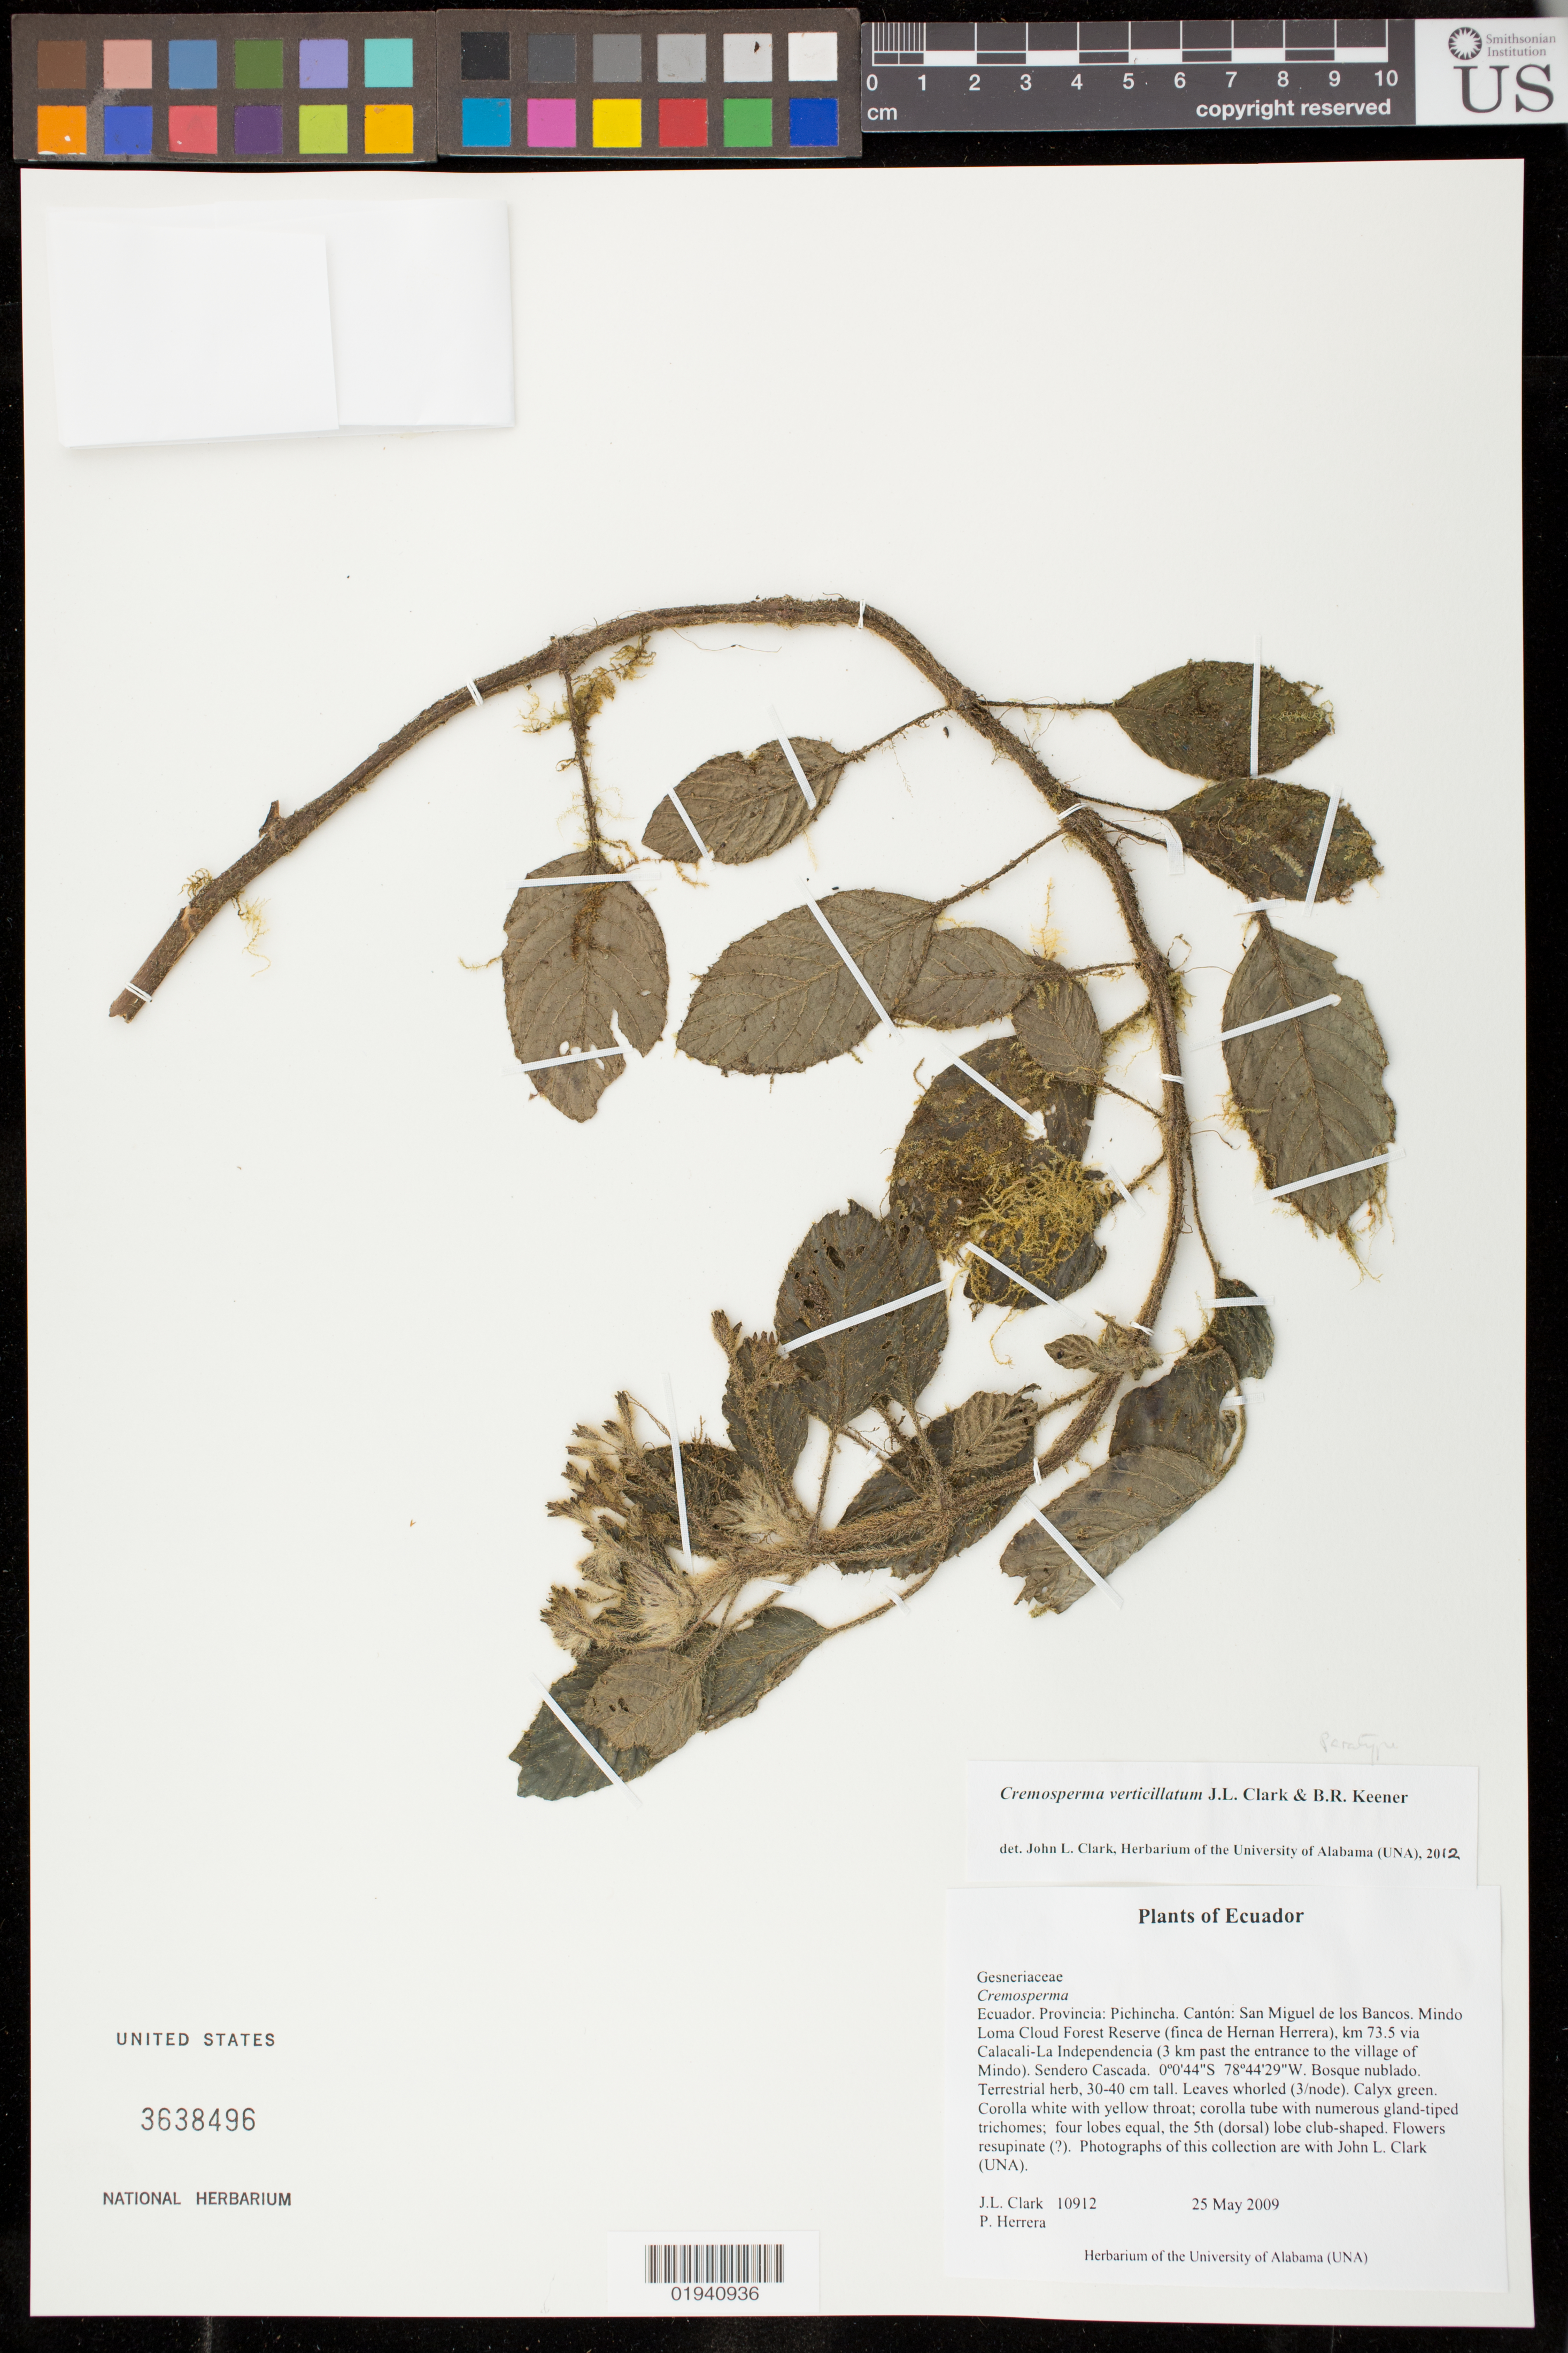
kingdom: Plantae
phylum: Tracheophyta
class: Magnoliopsida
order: Lamiales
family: Gesneriaceae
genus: Cremosperma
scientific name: Cremosperma verticillatum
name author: J.L. Clark & B.R. Keener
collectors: J. L. Clark & Herrera, P.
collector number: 10912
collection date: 2009-05-25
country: Ecuador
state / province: Pichincha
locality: Canton: San Miguel de los Bancos. Mindo Loma Cloud Forest Reserve (finca de Hernan Herrera), km 73.5 via Calacali-La Independencia (3 km past the entrance to the village of Mindo). Sendero Cascada.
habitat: Bosque nublado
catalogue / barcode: US 3638496